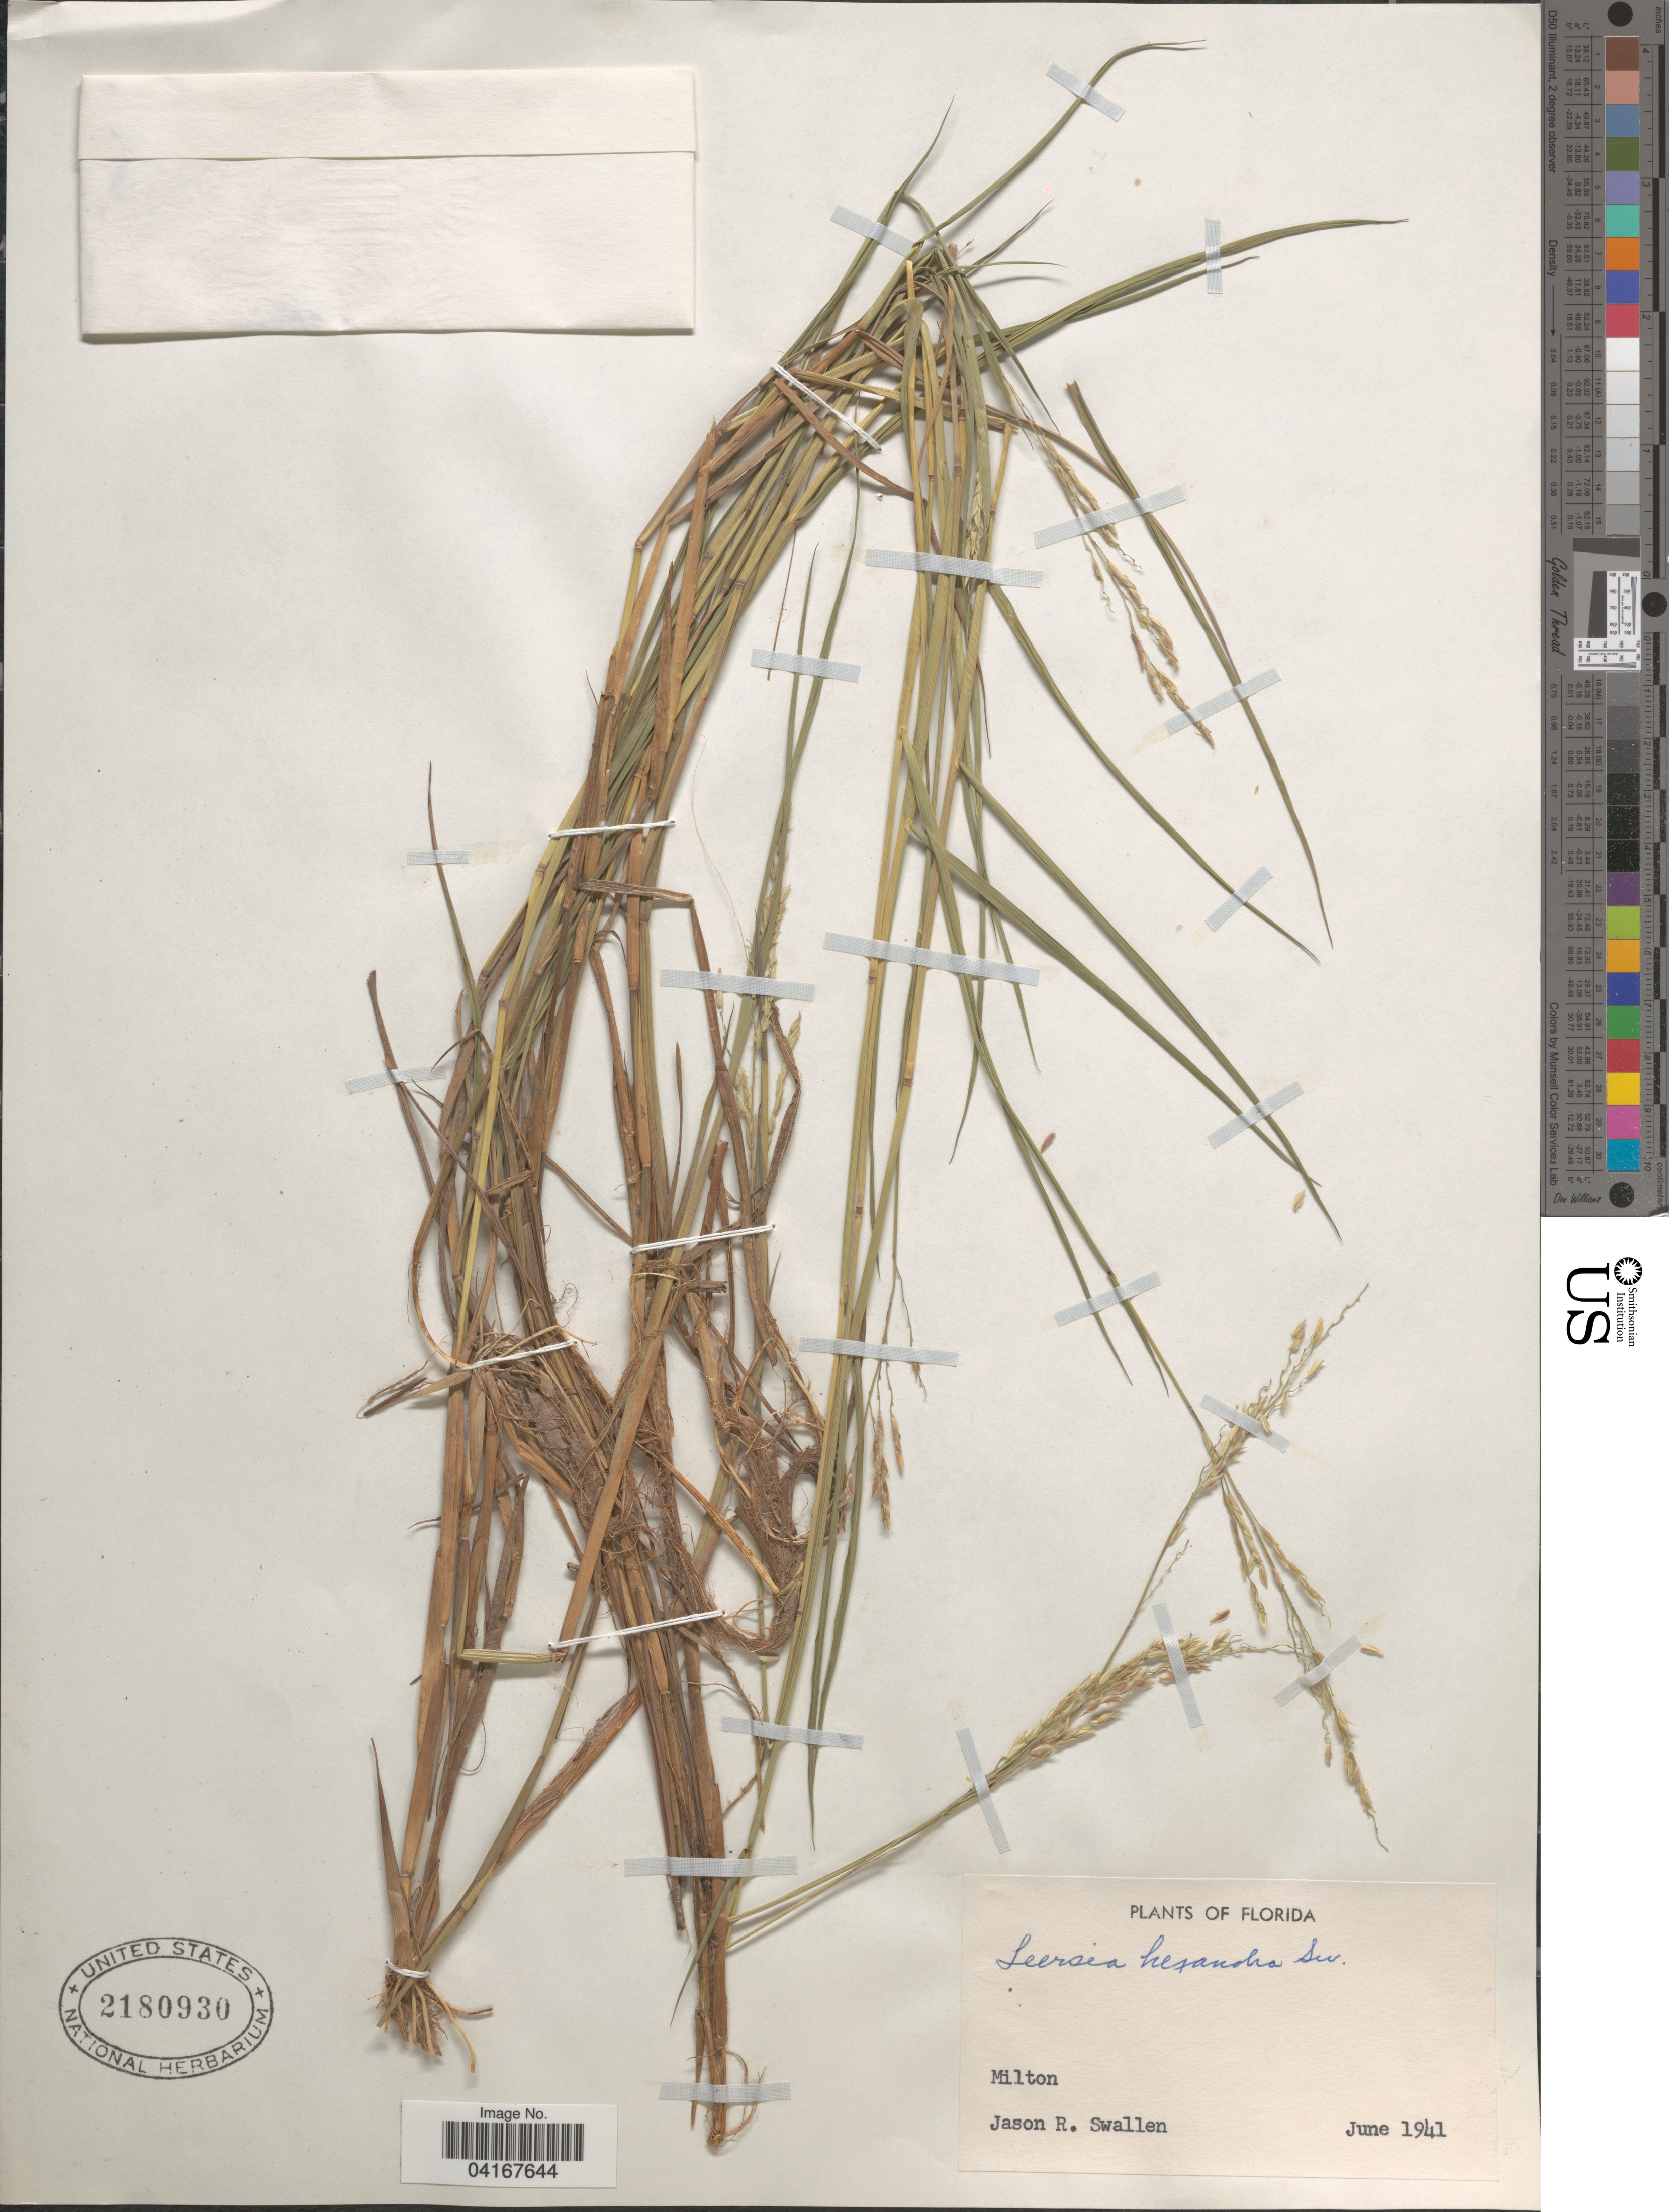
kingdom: Plantae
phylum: Tracheophyta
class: Liliopsida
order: Poales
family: Poaceae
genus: Leersia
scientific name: Leersia hexandra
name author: Sw.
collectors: J. R. Swallen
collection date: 1941-06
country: United States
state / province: Florida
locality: Milton.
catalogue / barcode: US 2180930